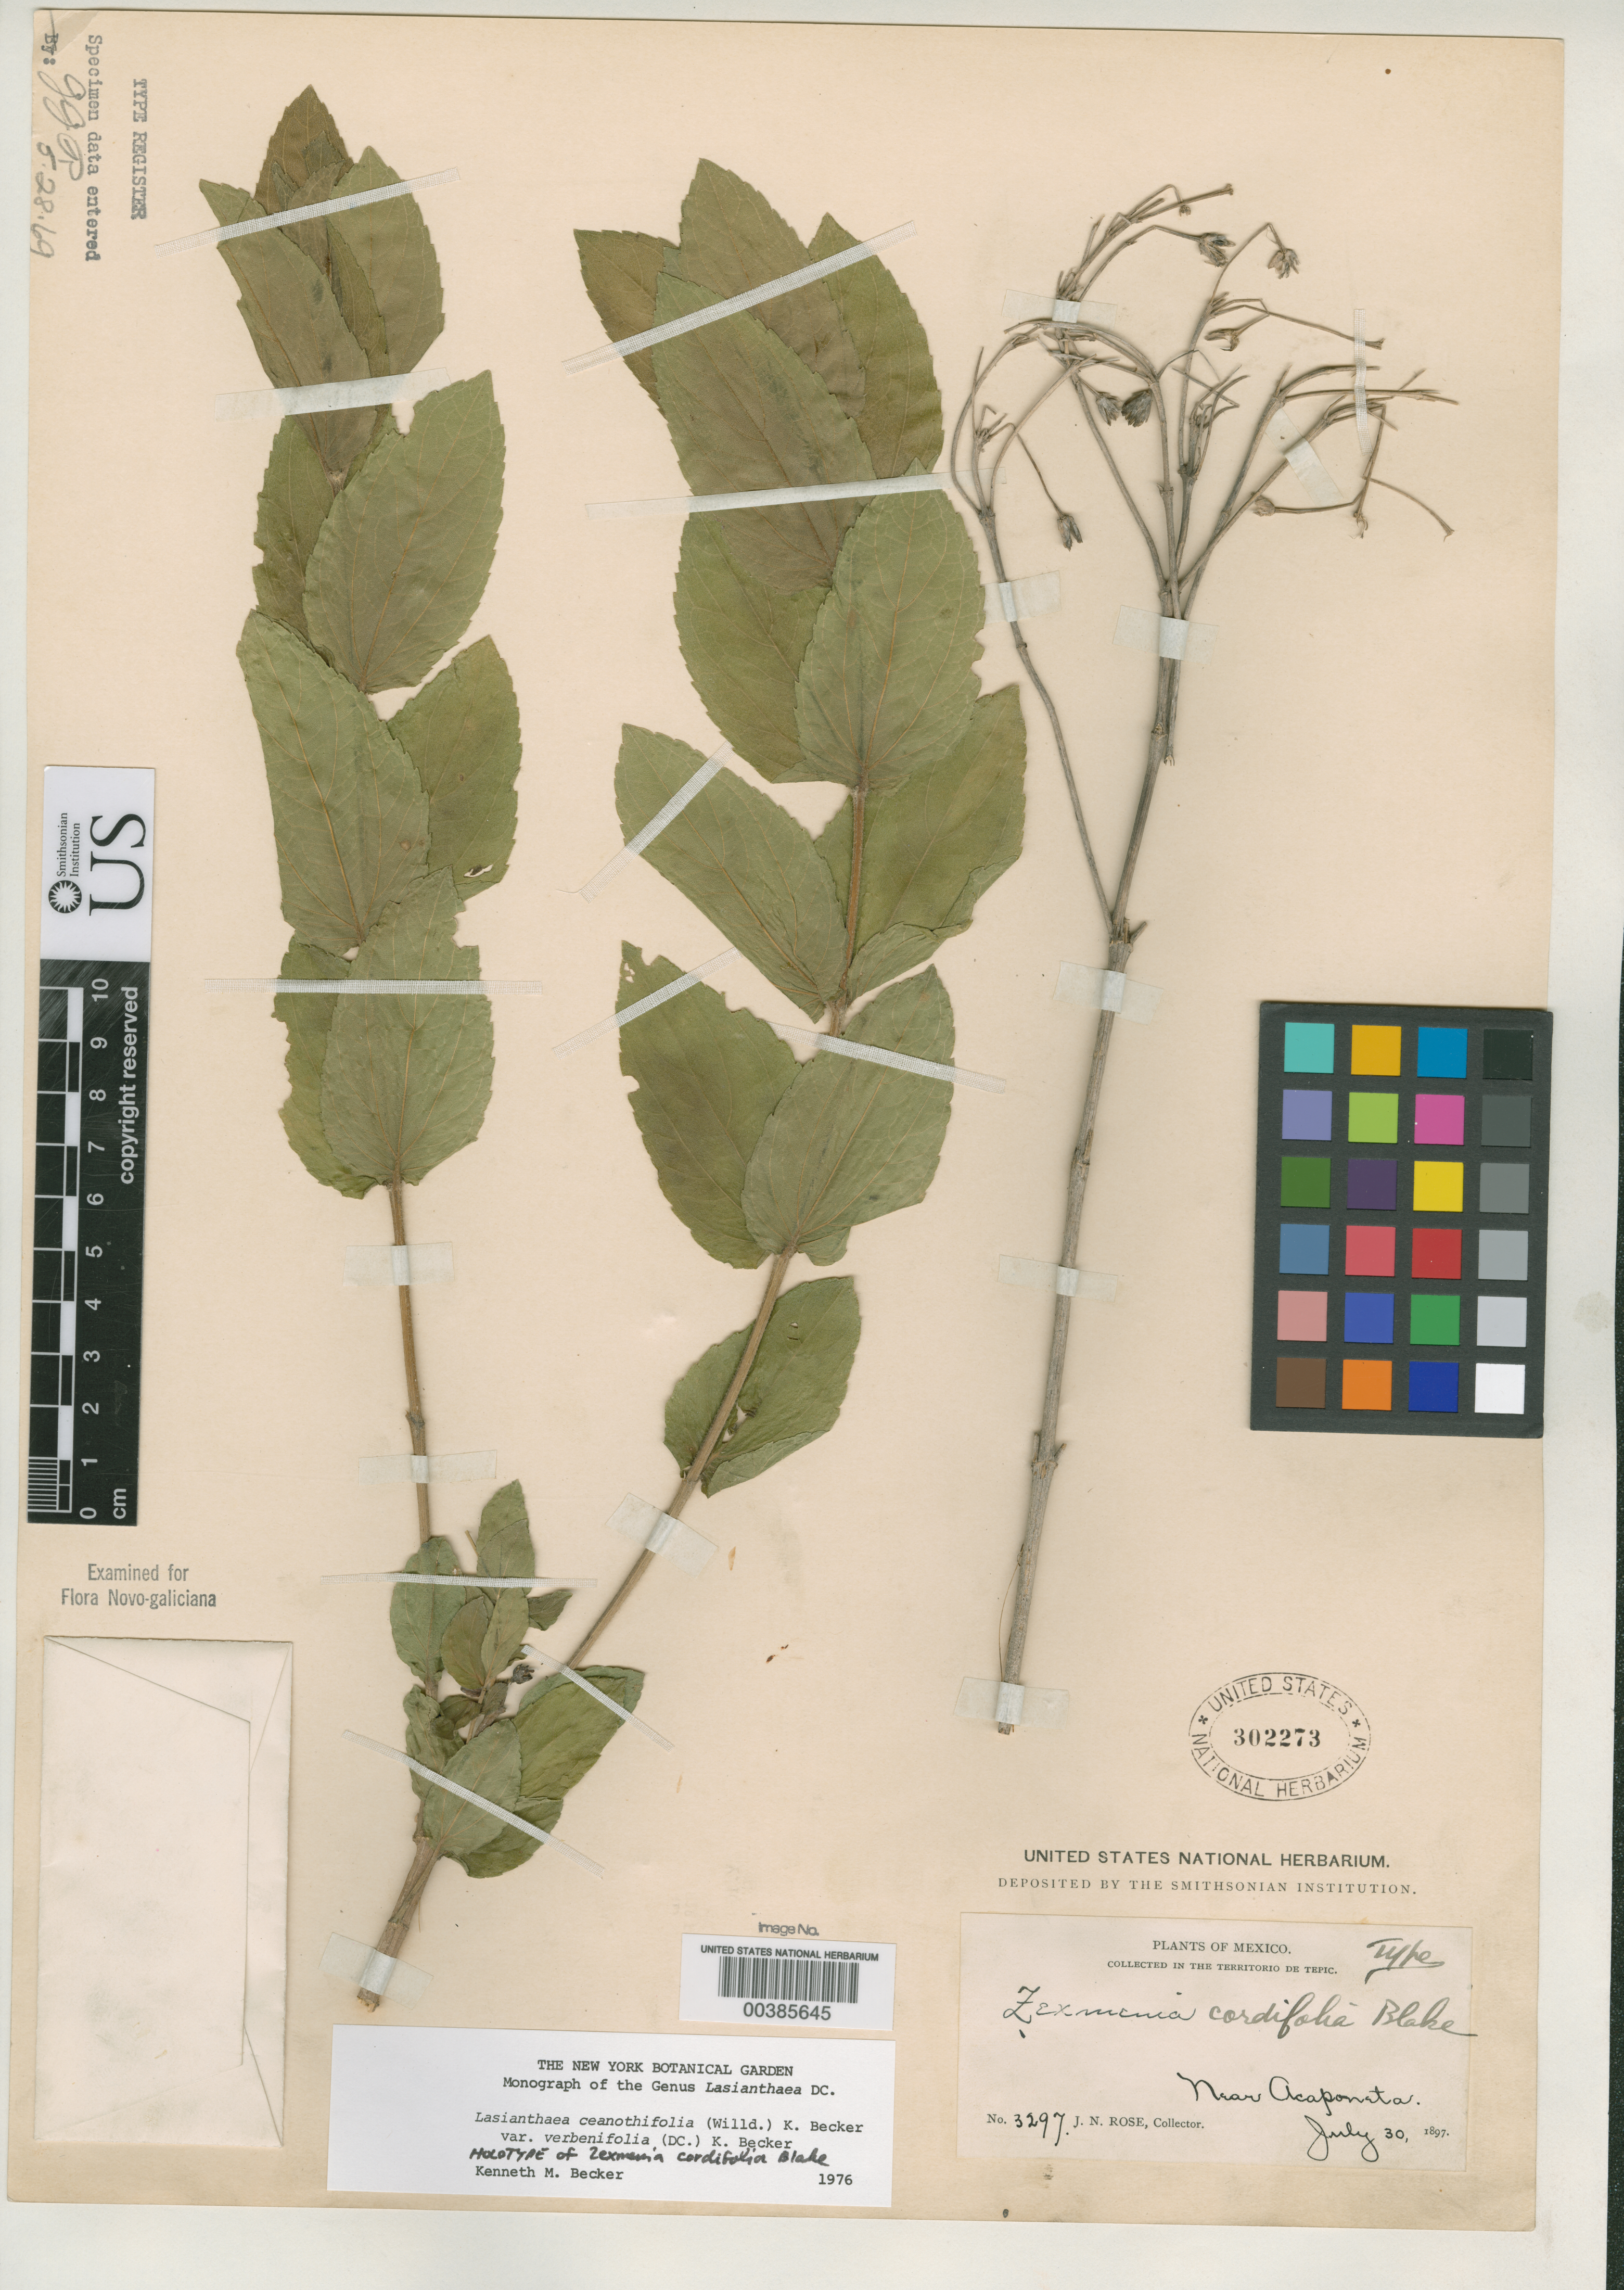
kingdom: Plantae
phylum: Tracheophyta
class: Magnoliopsida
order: Asterales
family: Asteraceae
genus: Zexmenia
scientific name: Zexmenia cordifolia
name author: S.F. Blake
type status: Holotype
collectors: J. N. Rose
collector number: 3297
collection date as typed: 30 Jul 1897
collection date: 1897-07-30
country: Mexico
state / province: Nayarit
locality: Near Acaponeta.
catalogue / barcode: US 302273